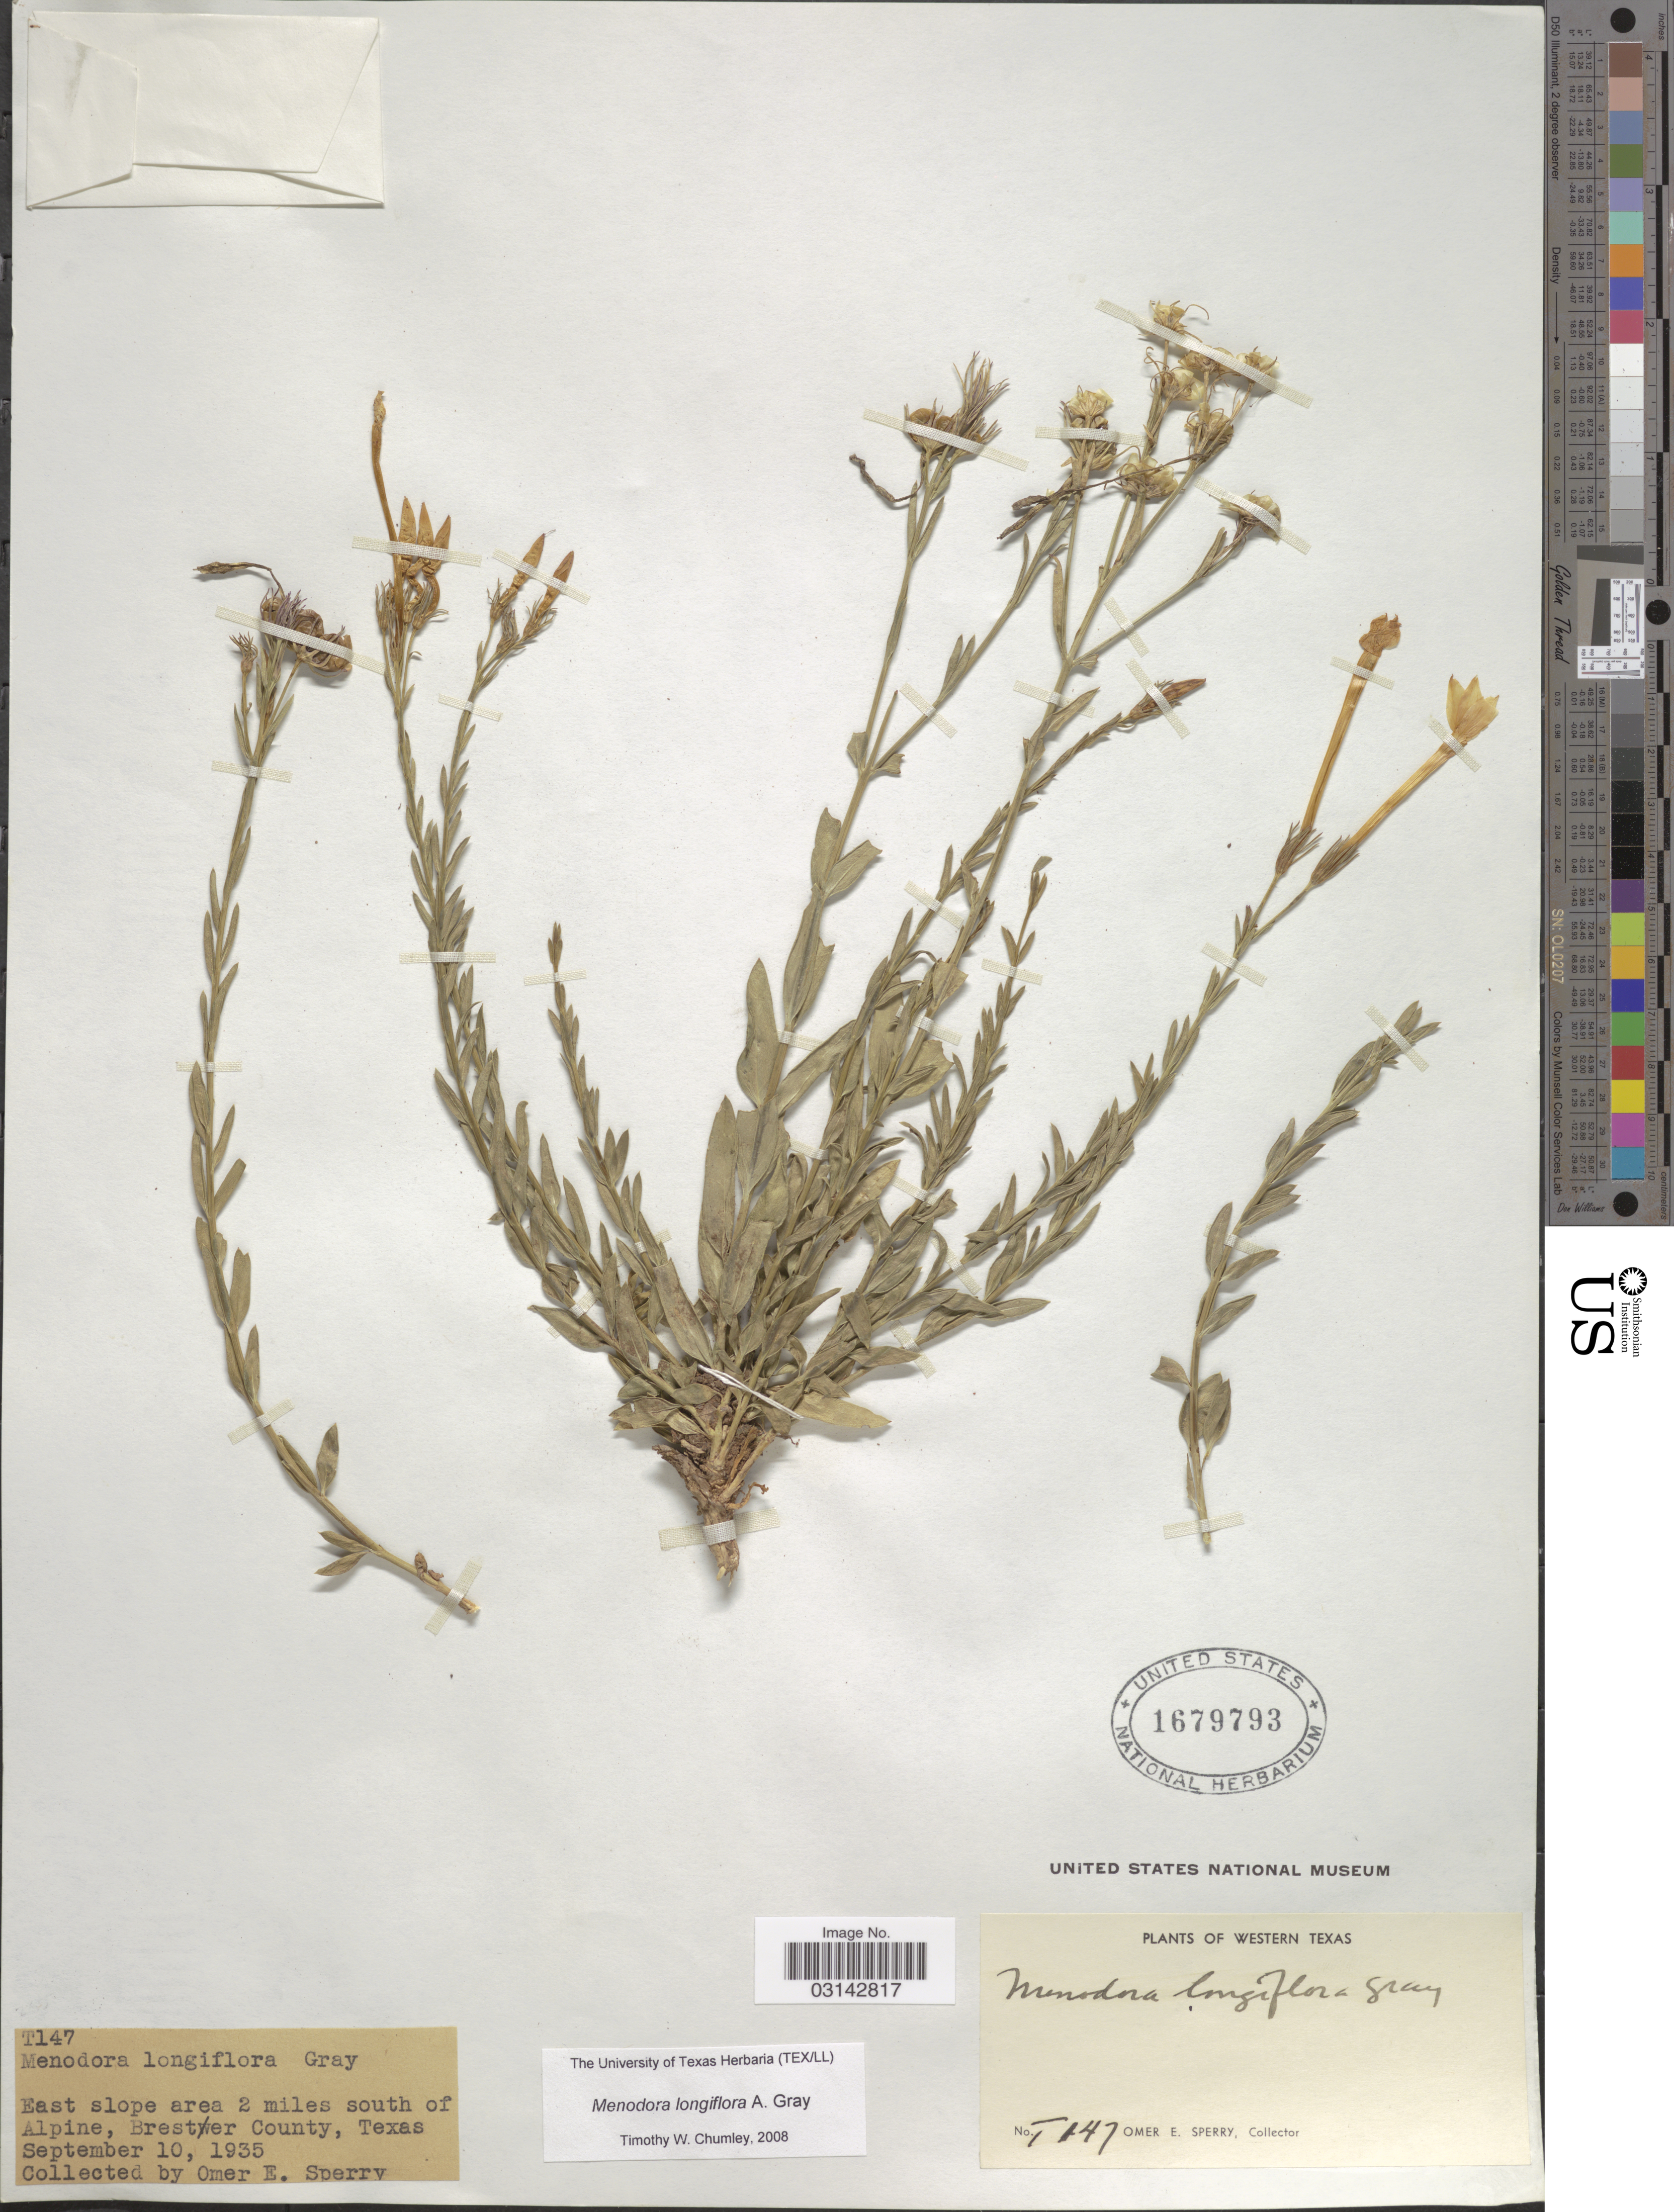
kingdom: Plantae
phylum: Tracheophyta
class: Magnoliopsida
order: Lamiales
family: Oleaceae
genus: Menodora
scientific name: Menodora longiflora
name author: A. Gray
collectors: O. E. Sperry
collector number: T147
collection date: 1935-09-10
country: United States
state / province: Texas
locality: Western Texas. East slope area 2 miles south of Alpine, Brester County.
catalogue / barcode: US 1679793